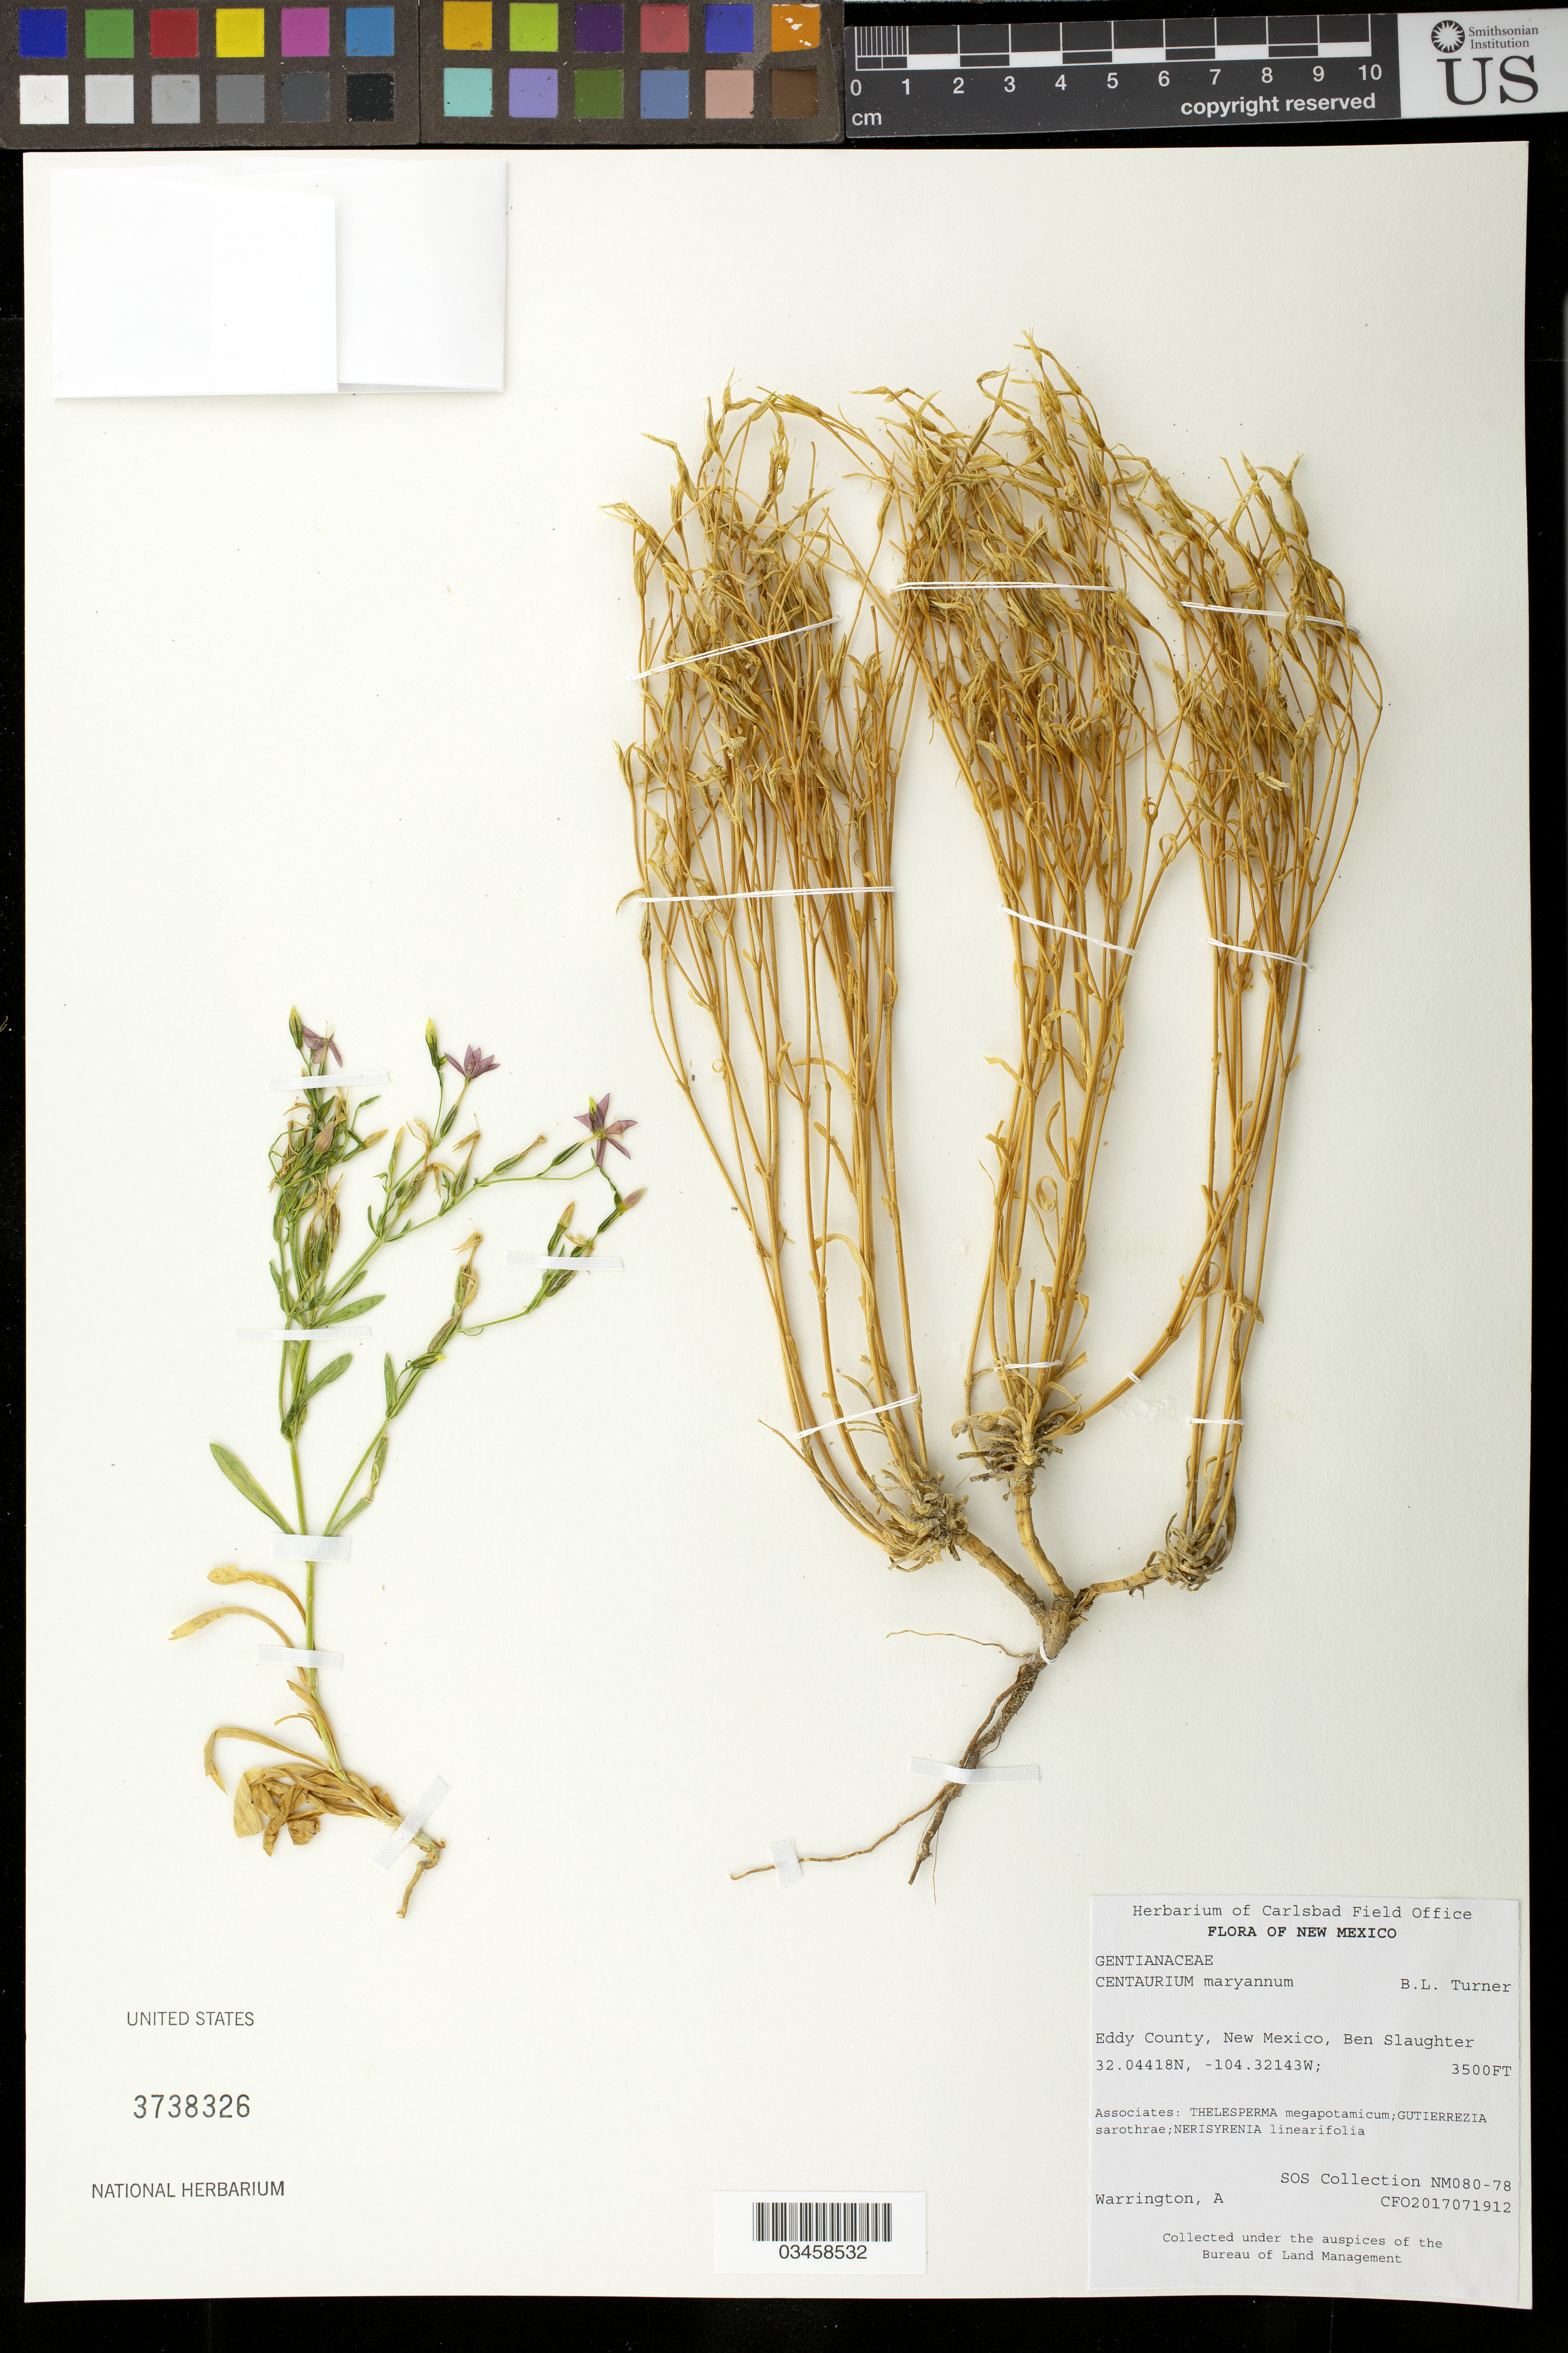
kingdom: Plantae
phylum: Tracheophyta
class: Magnoliopsida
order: Gentianales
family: Gentianaceae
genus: Centaurium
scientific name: Centaurium maryannum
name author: B.L. Turner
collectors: A. Warrington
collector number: NM080-78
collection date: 2017-07-17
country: United States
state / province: New Mexico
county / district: Eddy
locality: Ben Slaughter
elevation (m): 1067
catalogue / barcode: US 3738326